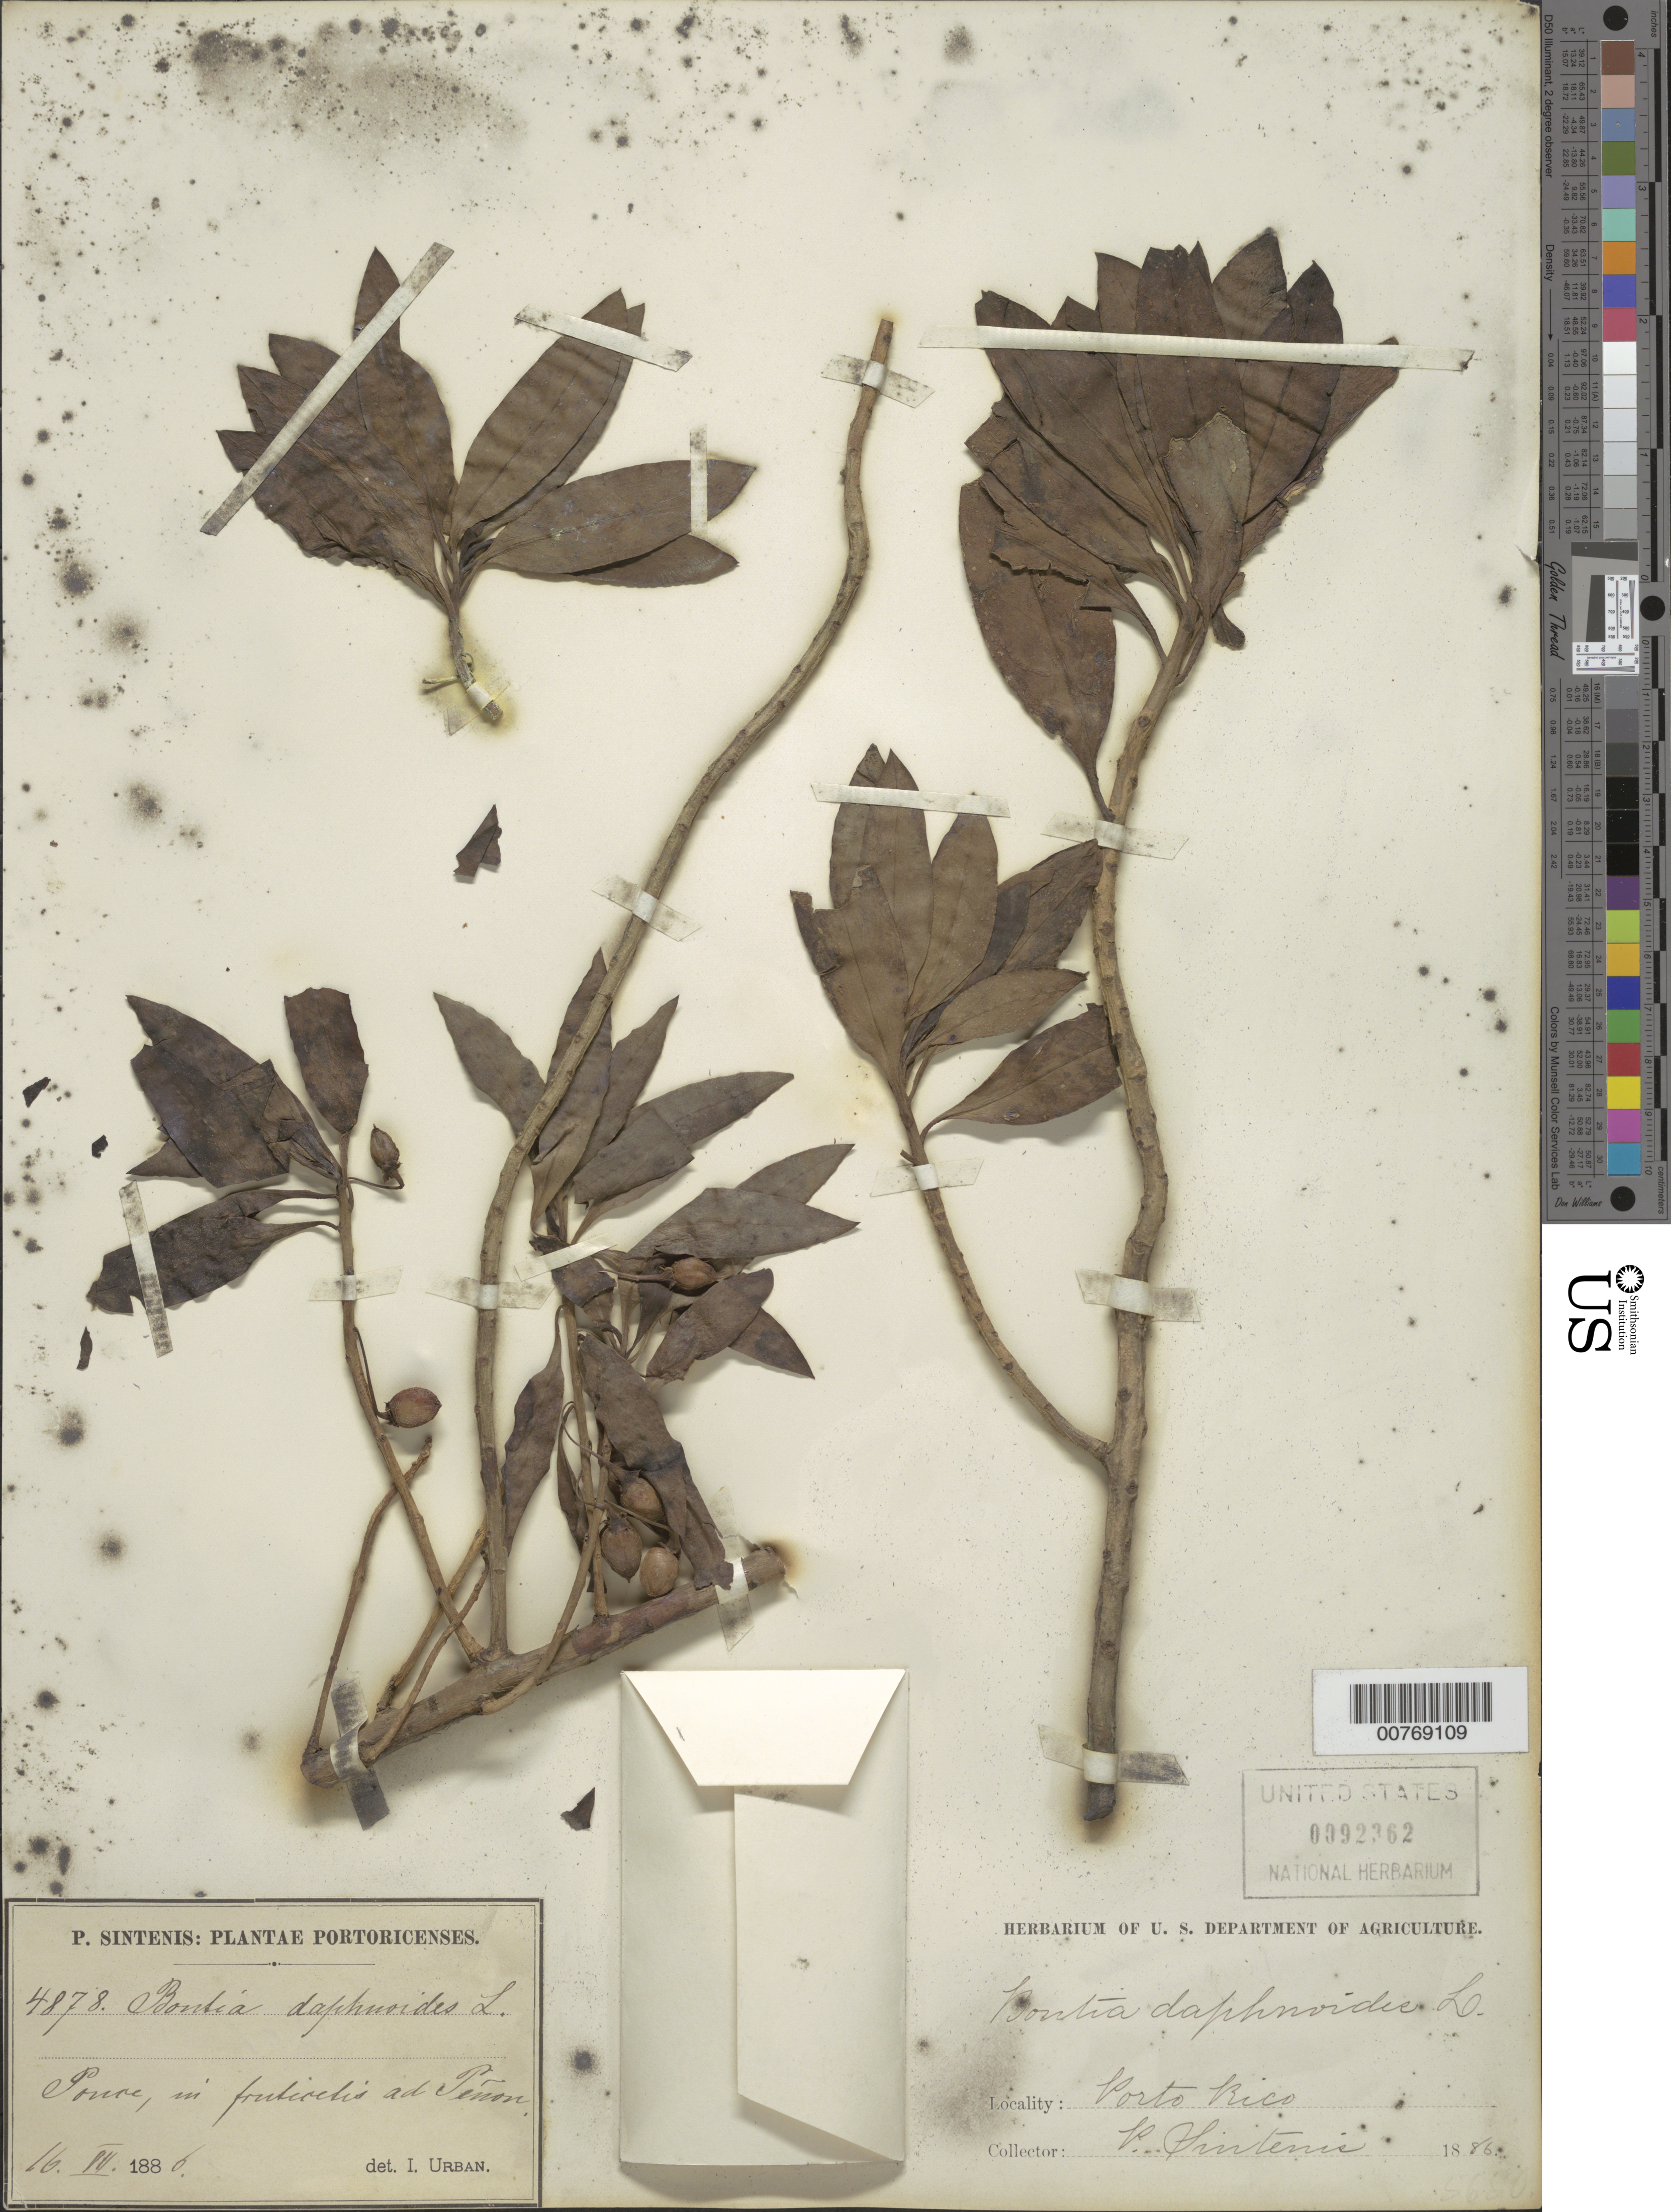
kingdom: Plantae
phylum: Tracheophyta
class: Magnoliopsida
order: Lamiales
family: Scrophulariaceae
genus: Bontia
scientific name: Bontia daphnoides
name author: L.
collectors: P. Sintenis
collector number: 4878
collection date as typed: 16 Apr 1886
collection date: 1886-04-16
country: Puerto Rico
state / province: Ponce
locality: Ponce, in fruticetis ad Peñon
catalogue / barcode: US 92362